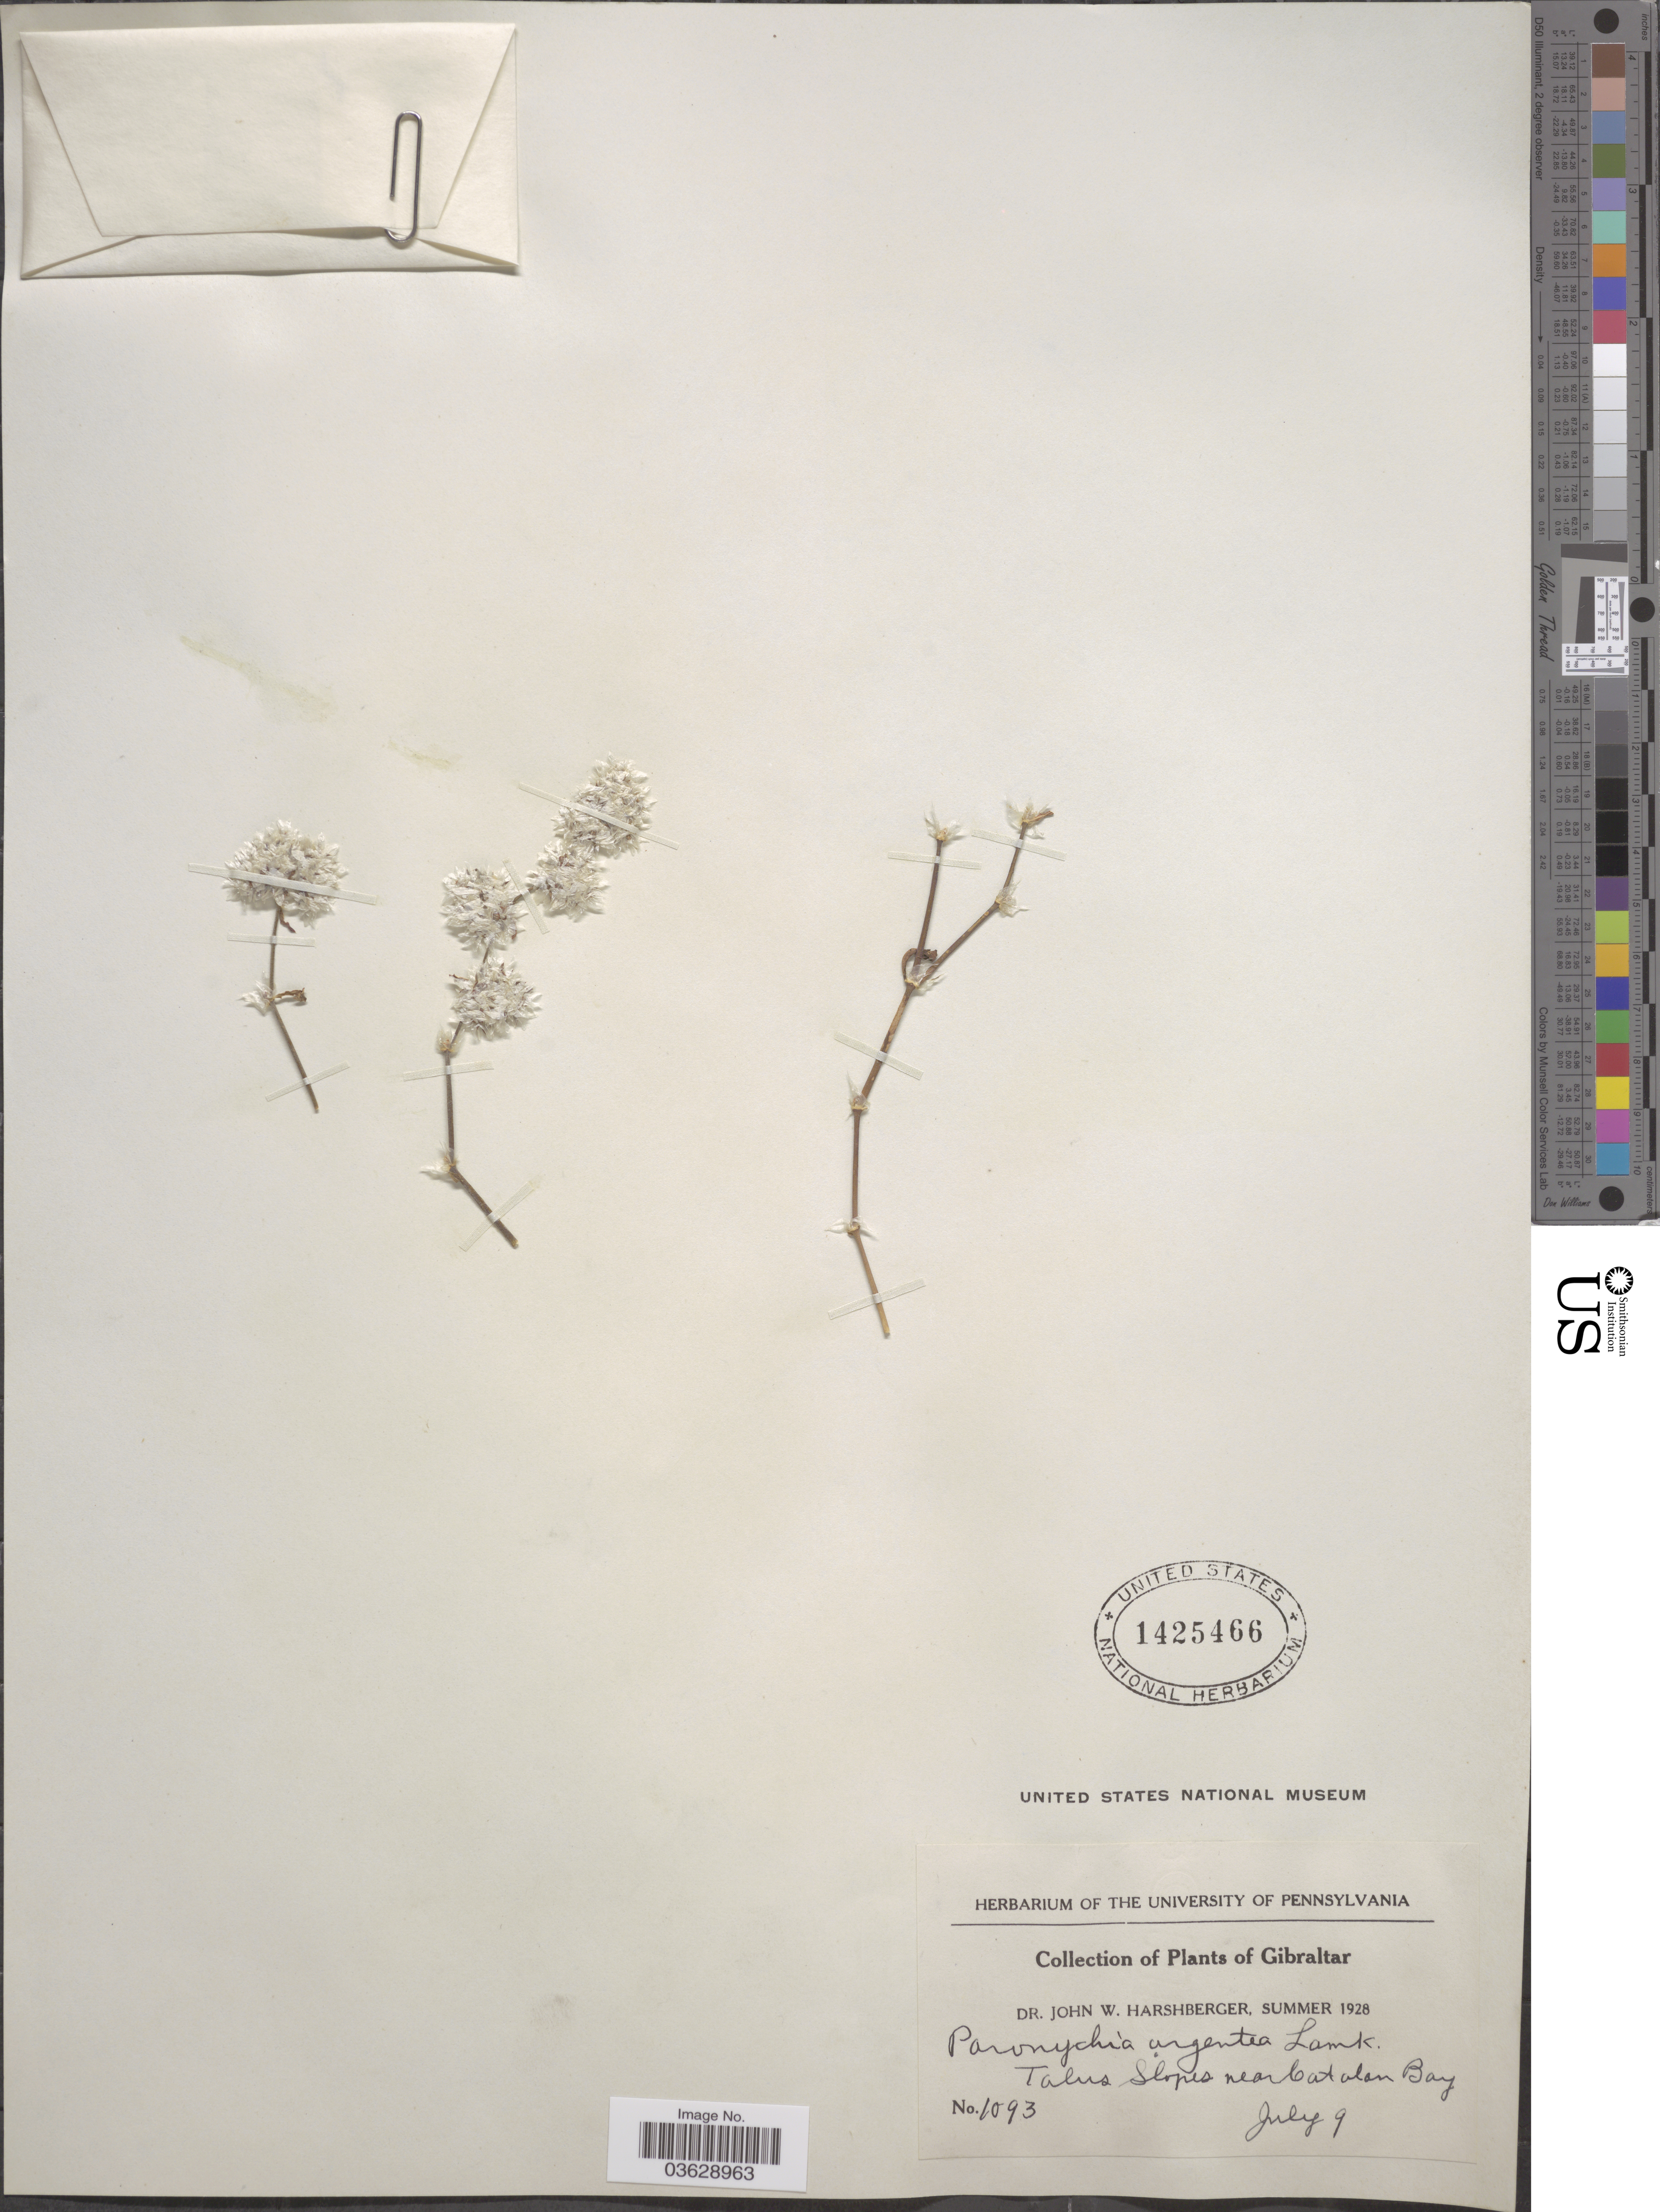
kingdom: Plantae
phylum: Tracheophyta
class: Magnoliopsida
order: Caryophyllales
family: Caryophyllaceae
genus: Paronychia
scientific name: Paronychia argentea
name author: Lam.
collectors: J. W. Harshberger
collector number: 1093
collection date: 1928-07-09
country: Gibraltar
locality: Gibraltar. Talus Slopes near Catalan Bay.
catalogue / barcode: US 1425466